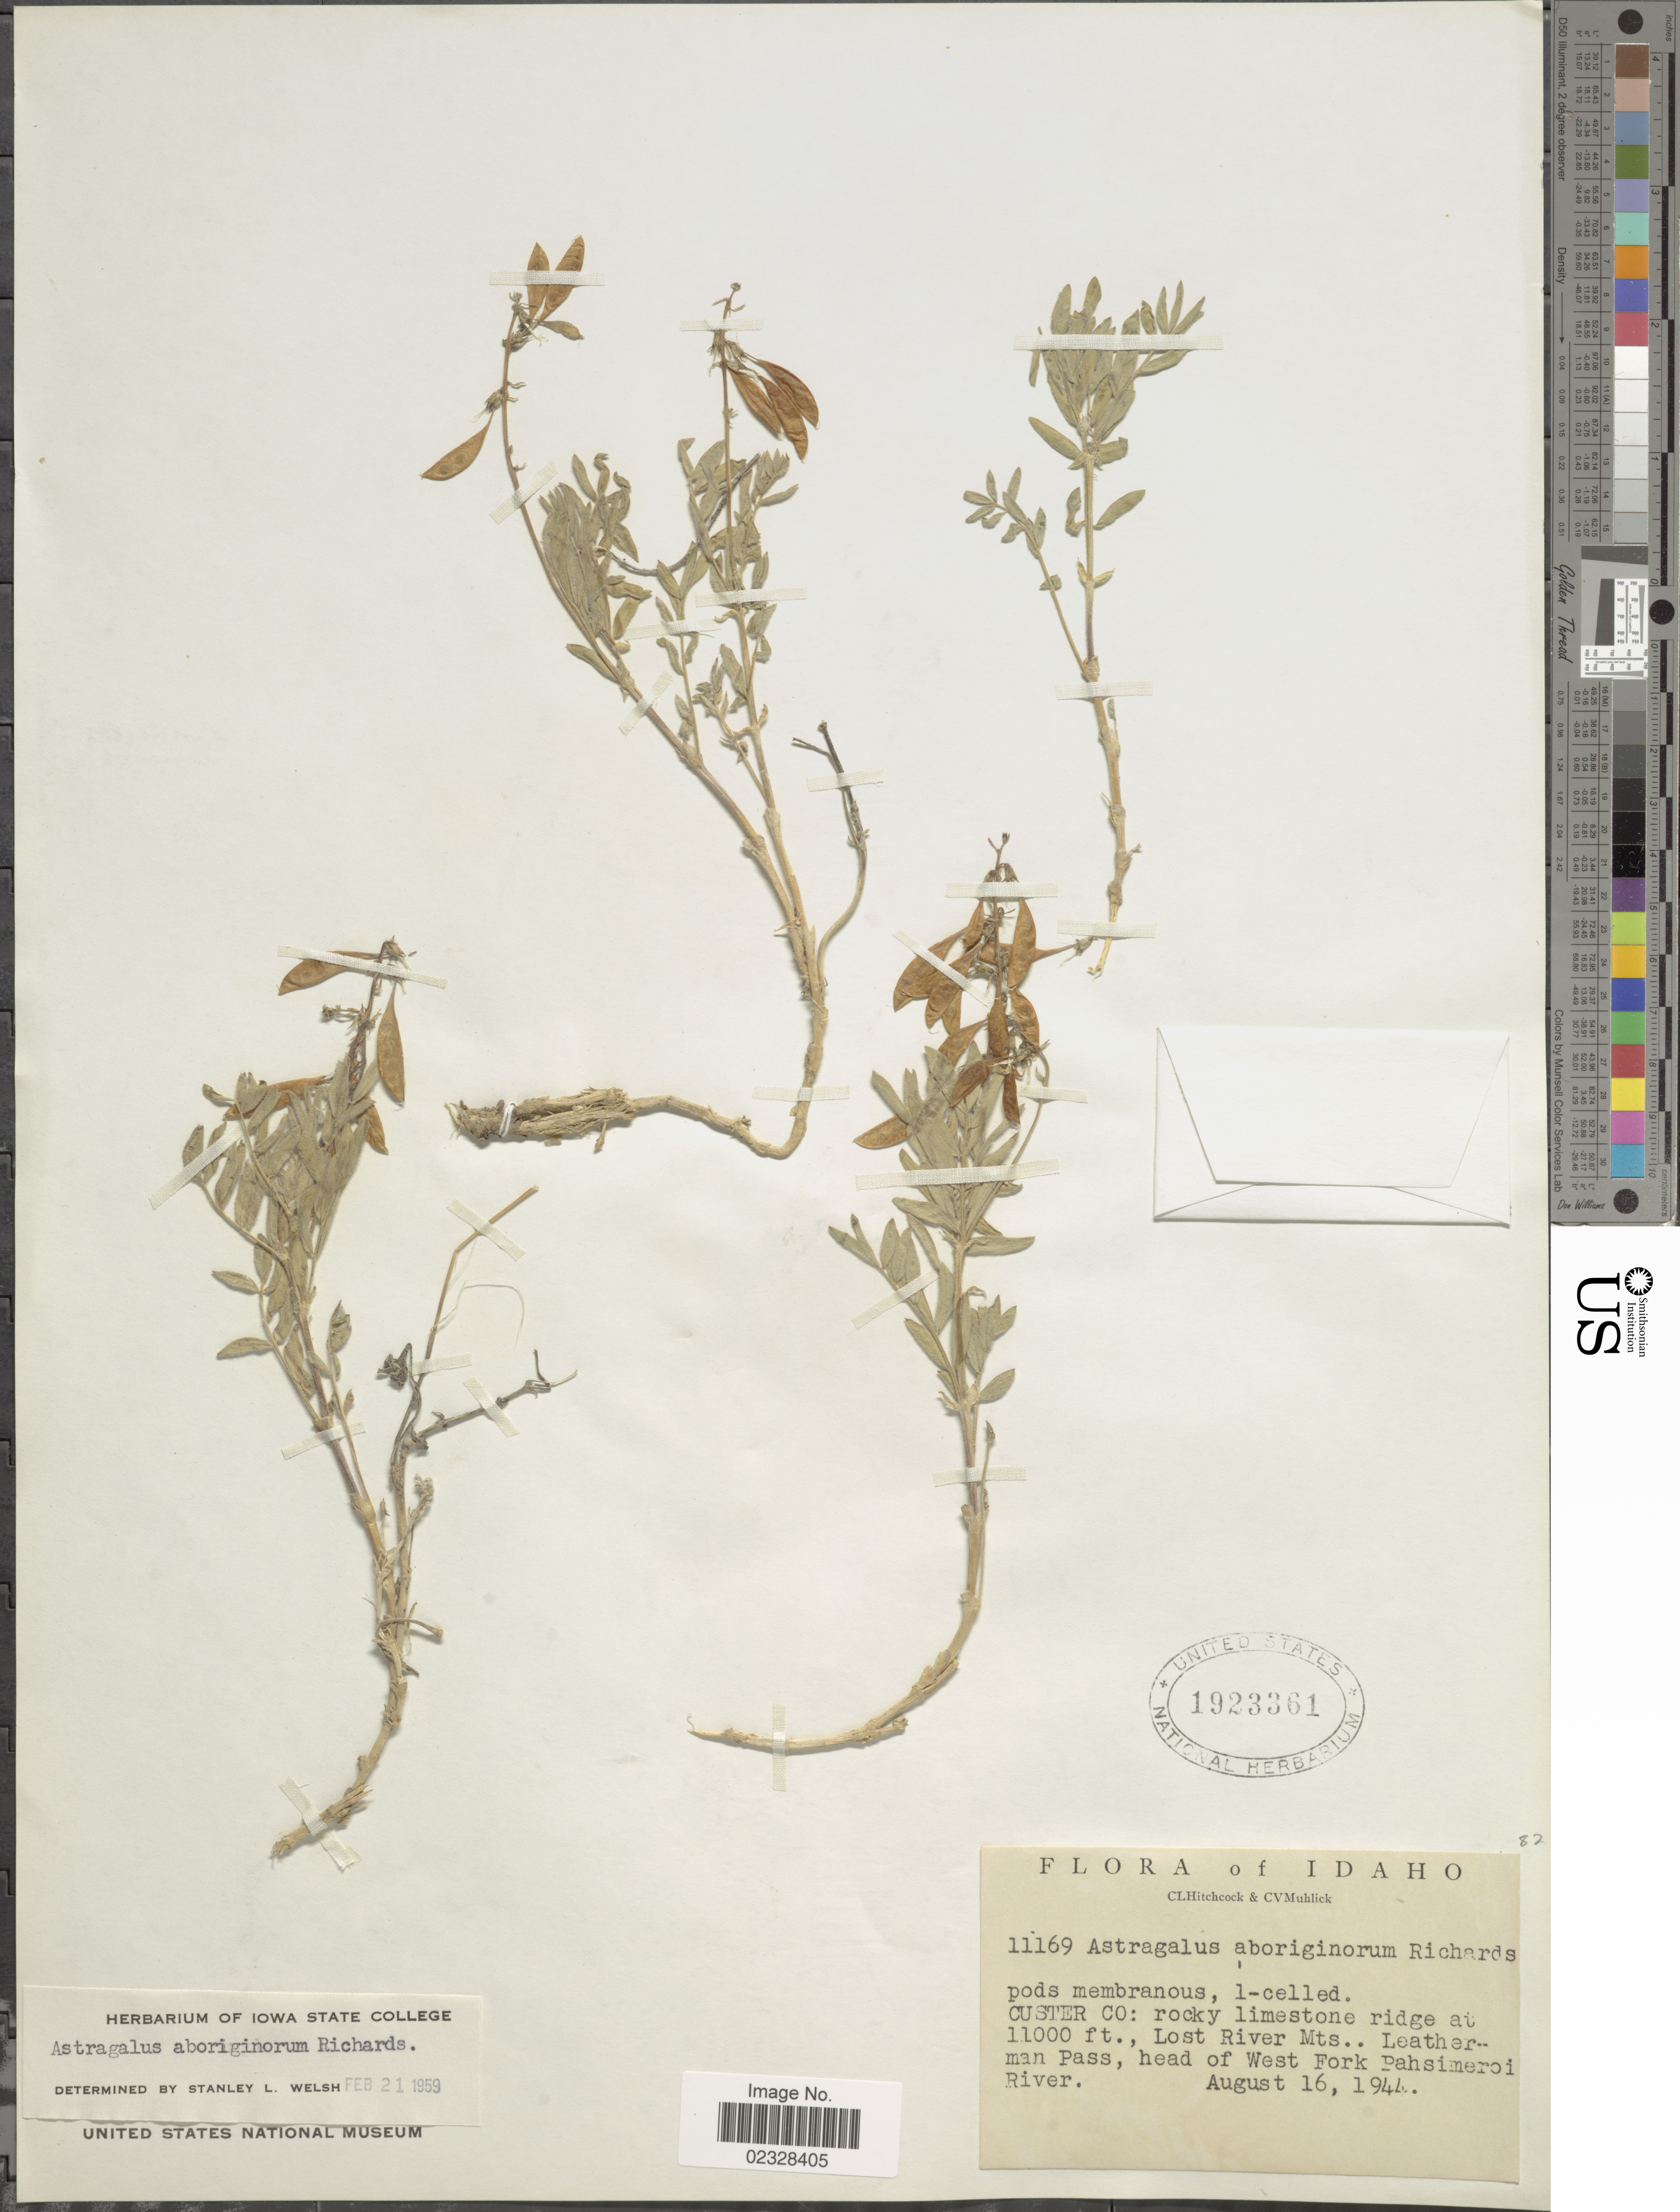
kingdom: Plantae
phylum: Tracheophyta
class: Magnoliopsida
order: Fabales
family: Fabaceae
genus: Astragalus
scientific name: Astragalus aboriginum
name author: Richardson ex Spreng.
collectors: C. L. Hitchcock & C. V. Muhlick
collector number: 11169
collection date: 1944-08-16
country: United States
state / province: Idaho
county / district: Custer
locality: rocky limestone ridge, Lost River Mts., Leatherman Pass, head of West Fork Pahsimeroi River.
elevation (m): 3353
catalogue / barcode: US 1923361